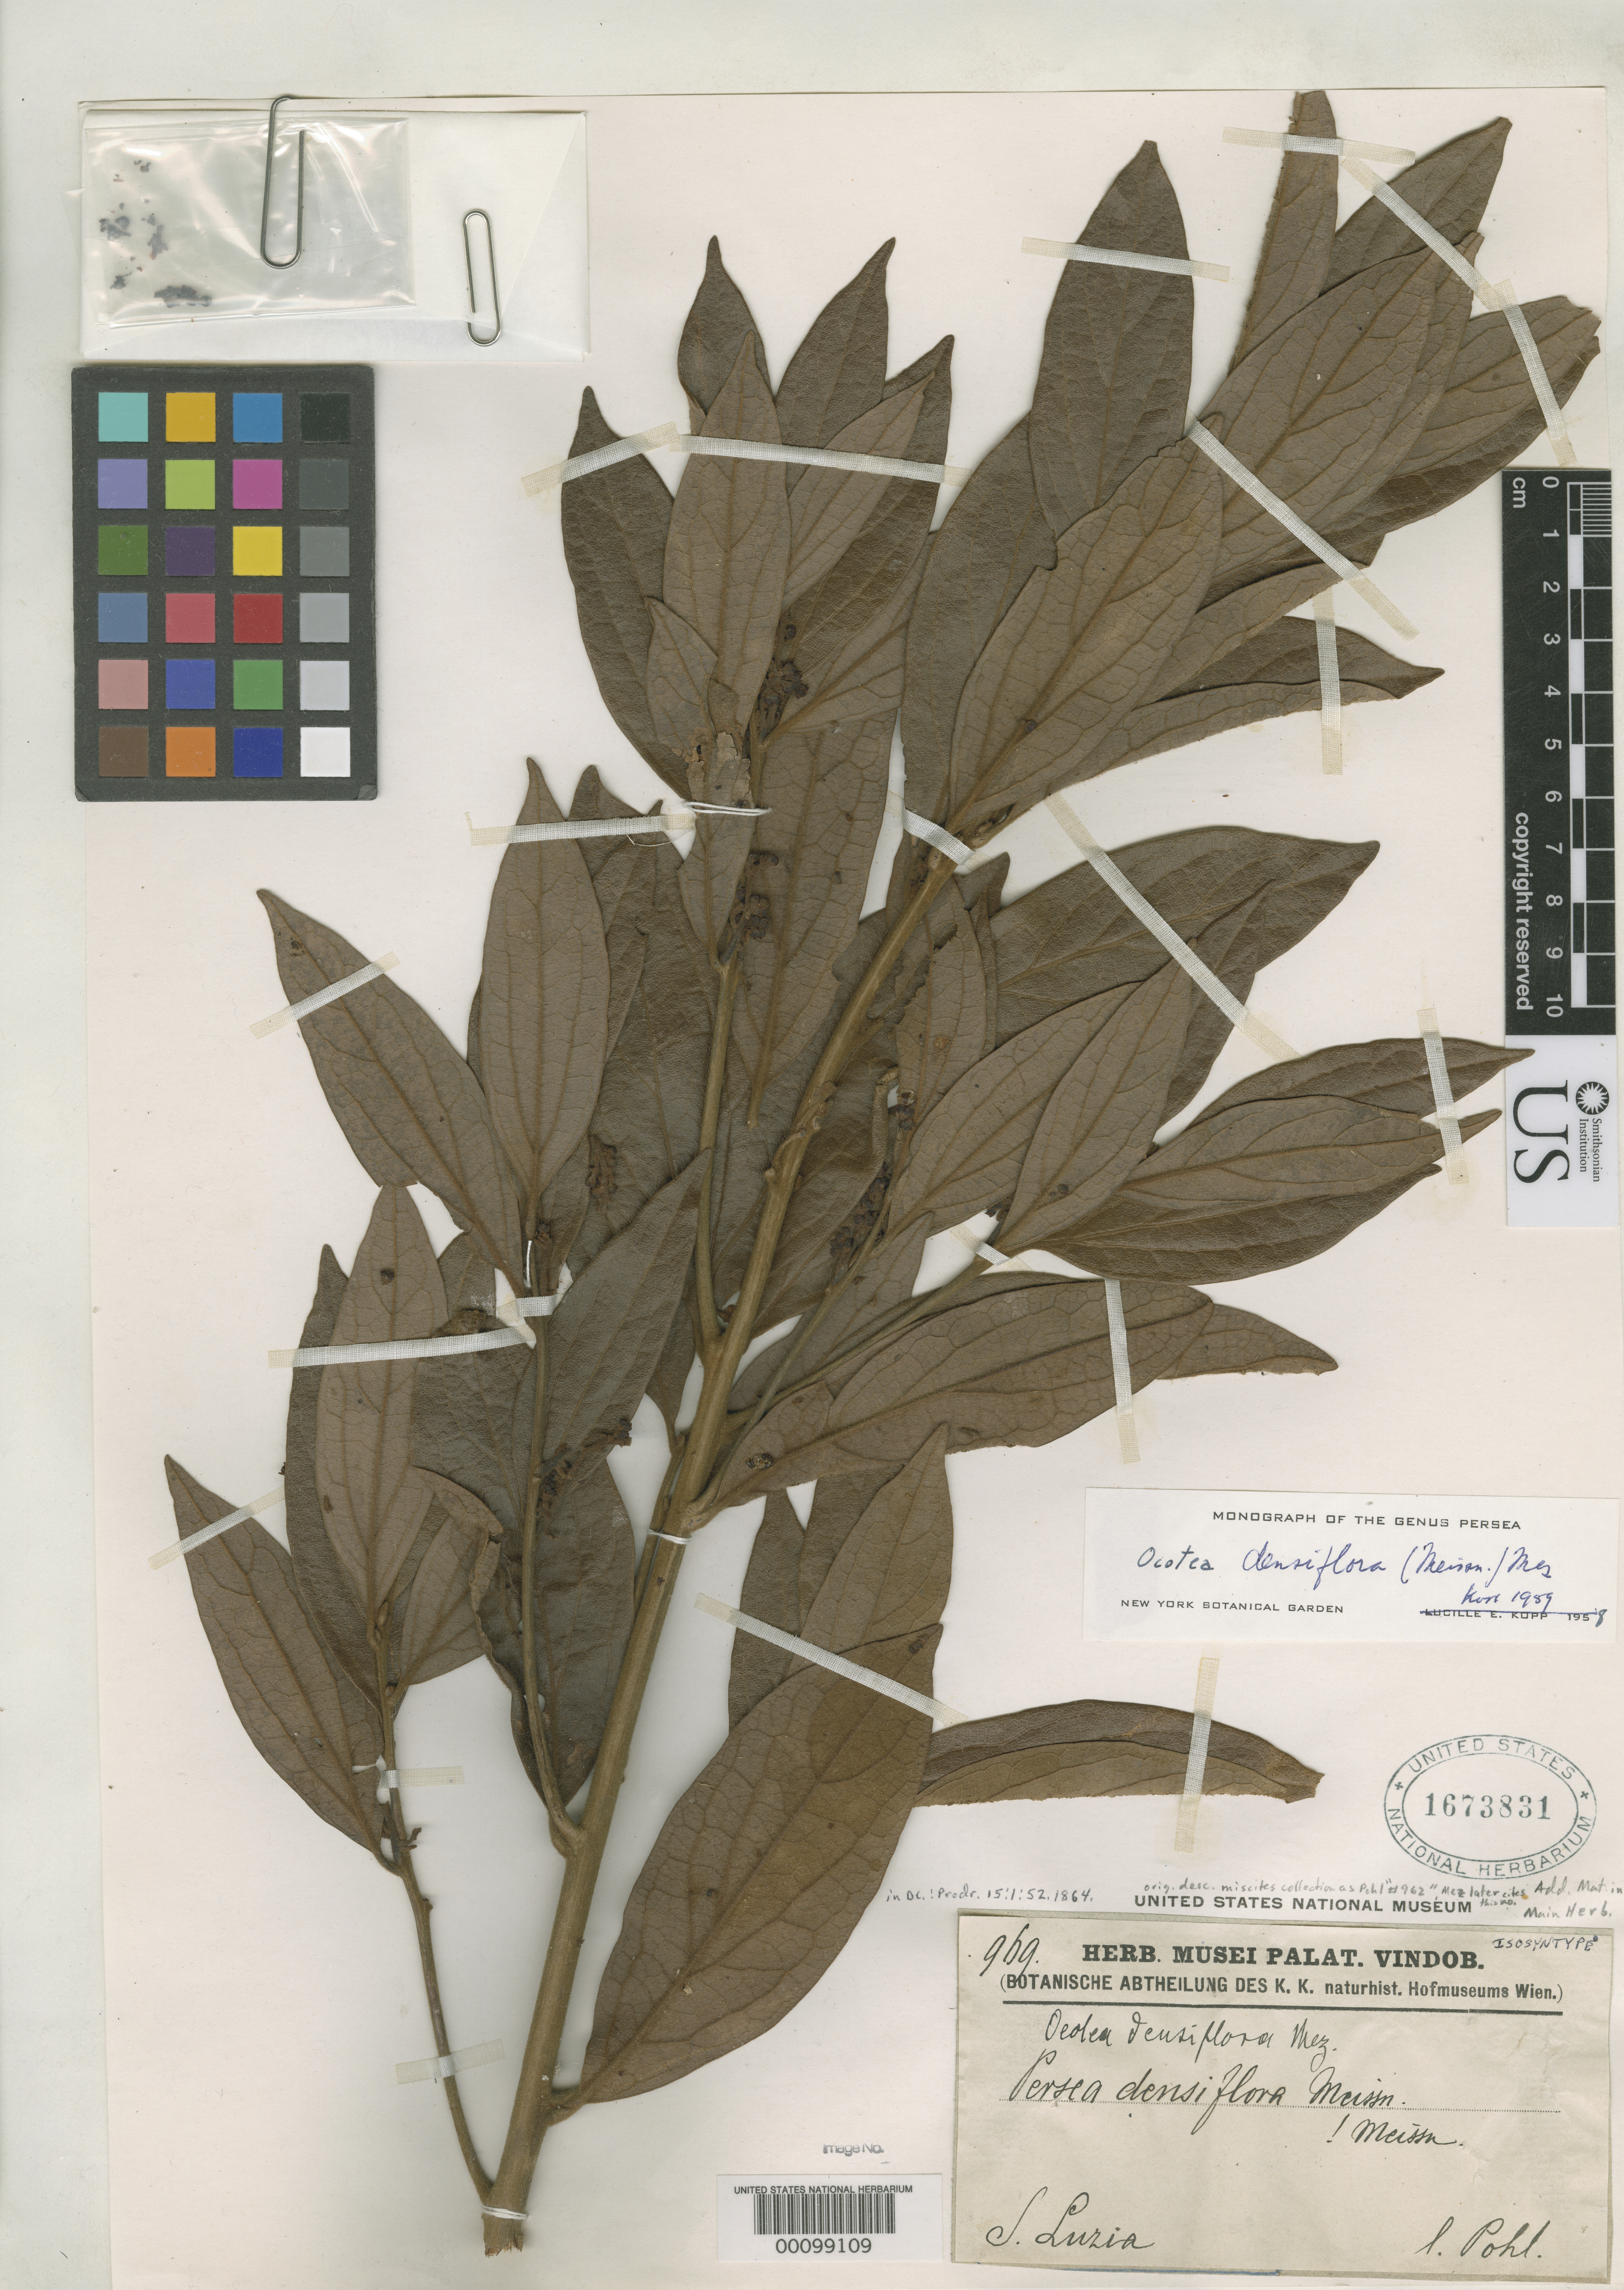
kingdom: Plantae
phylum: Tracheophyta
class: Magnoliopsida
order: Laurales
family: Lauraceae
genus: Persea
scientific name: Persea densiflora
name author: Meisn. in DC.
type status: Possible Isosyntype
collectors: J. B. E. Pohl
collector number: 969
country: Brazil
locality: S. Lucia.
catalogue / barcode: US 1673831